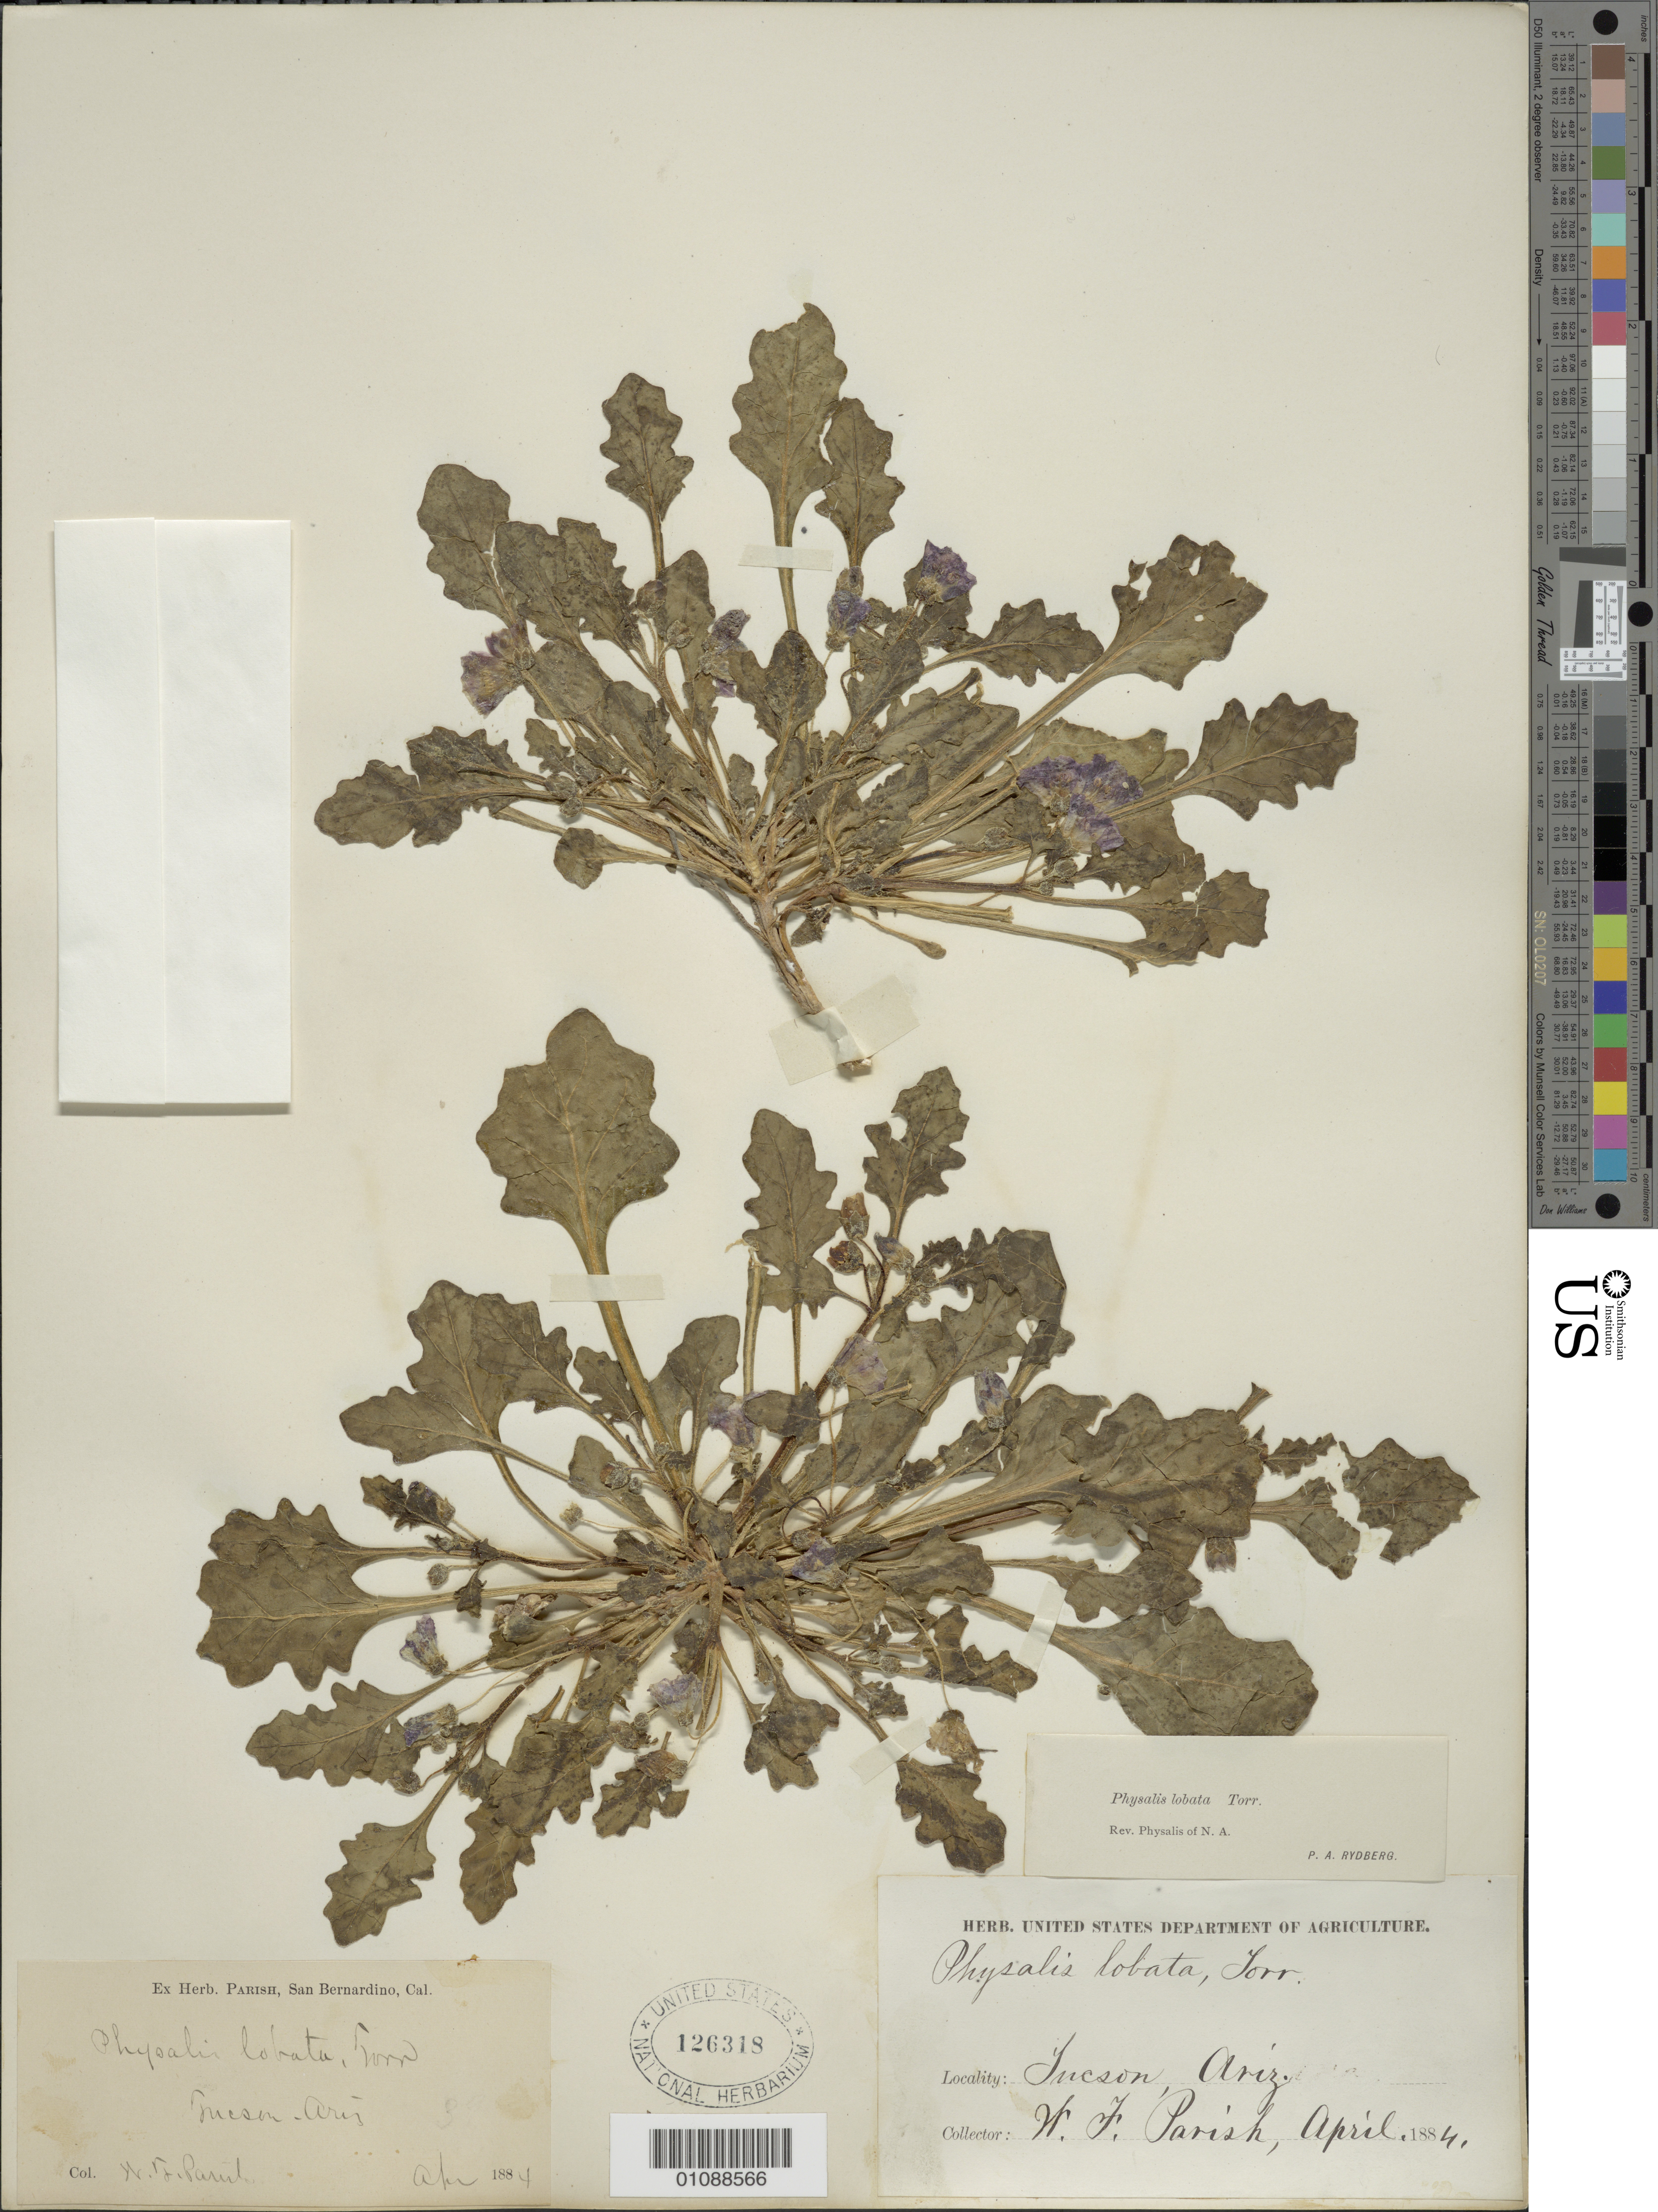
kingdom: Plantae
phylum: Tracheophyta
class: Magnoliopsida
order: Solanales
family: Solanaceae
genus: Quincula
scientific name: Quincula lobata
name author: (Torr.) Raf.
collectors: W. F. Parish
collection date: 1884-04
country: United States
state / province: Arizona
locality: Tucson.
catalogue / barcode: US 126318